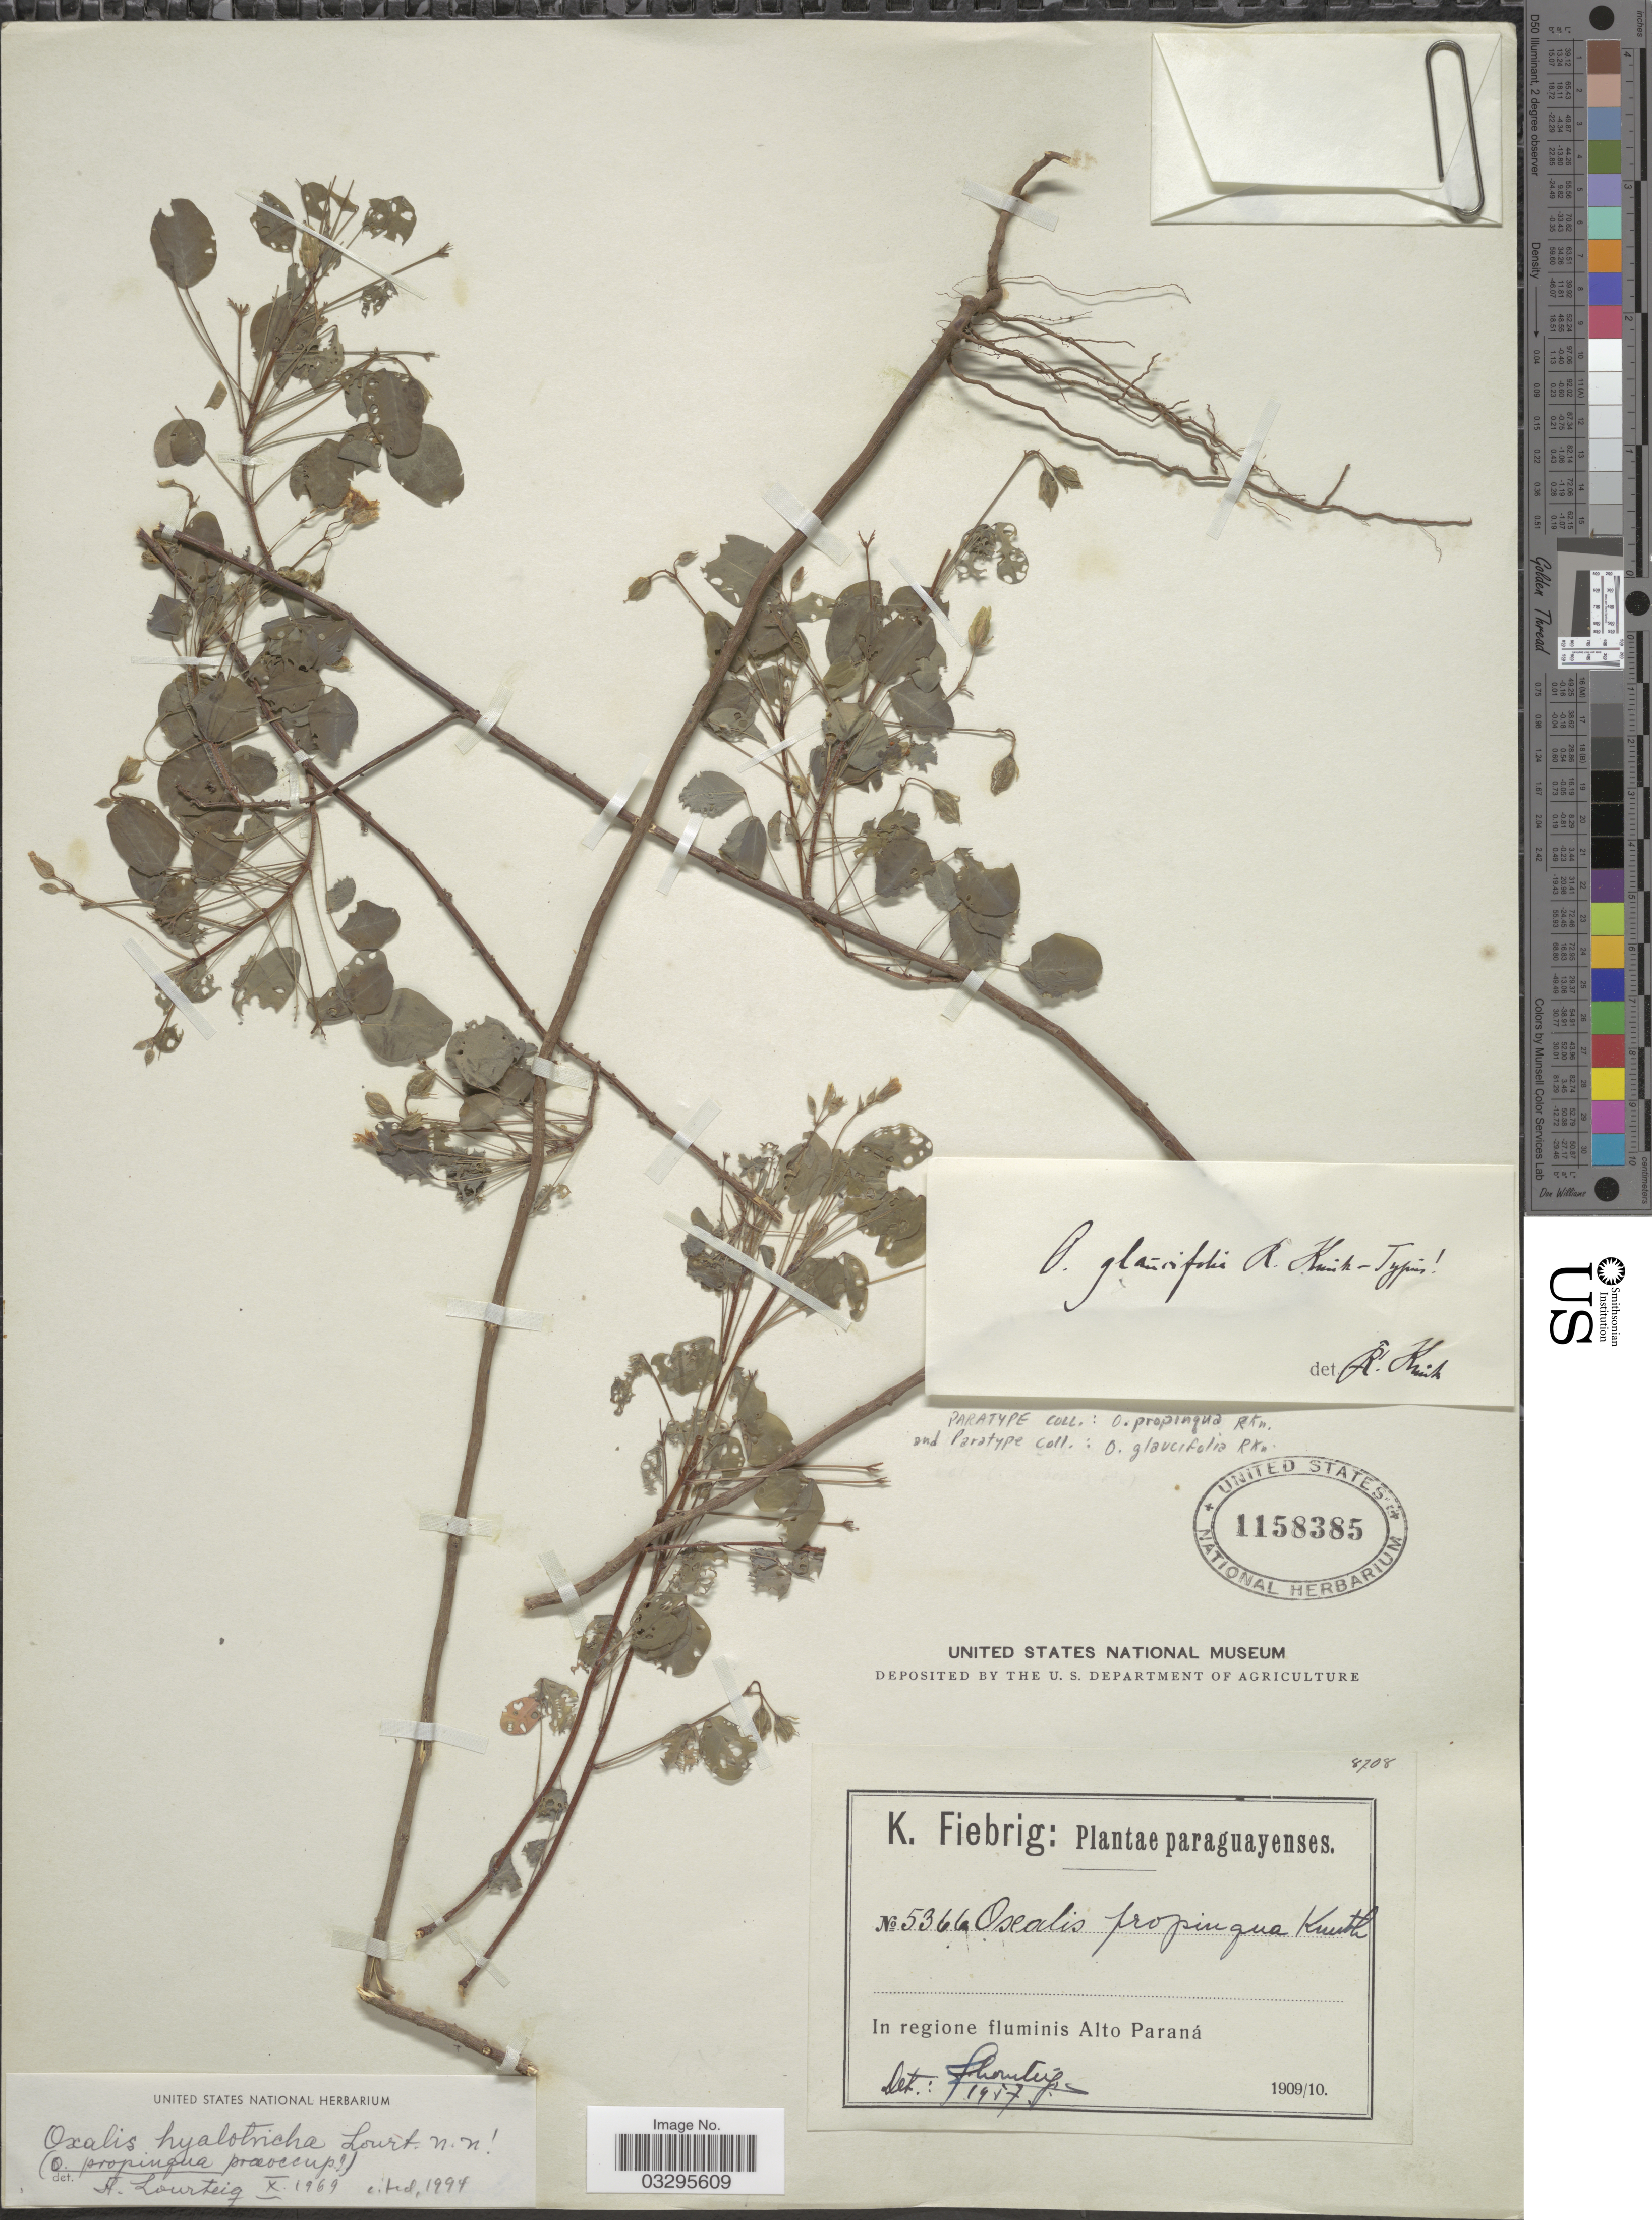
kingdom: Plantae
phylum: Tracheophyta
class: Magnoliopsida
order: Oxalidales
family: Oxalidaceae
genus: Oxalis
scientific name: Oxalis hyalotricha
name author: Lourteig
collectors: K. Fiebrig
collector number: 5366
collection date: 1909/1910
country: Paraguay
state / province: Alto Parana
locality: In regione fluminis Alto Paraná.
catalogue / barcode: US 1158385